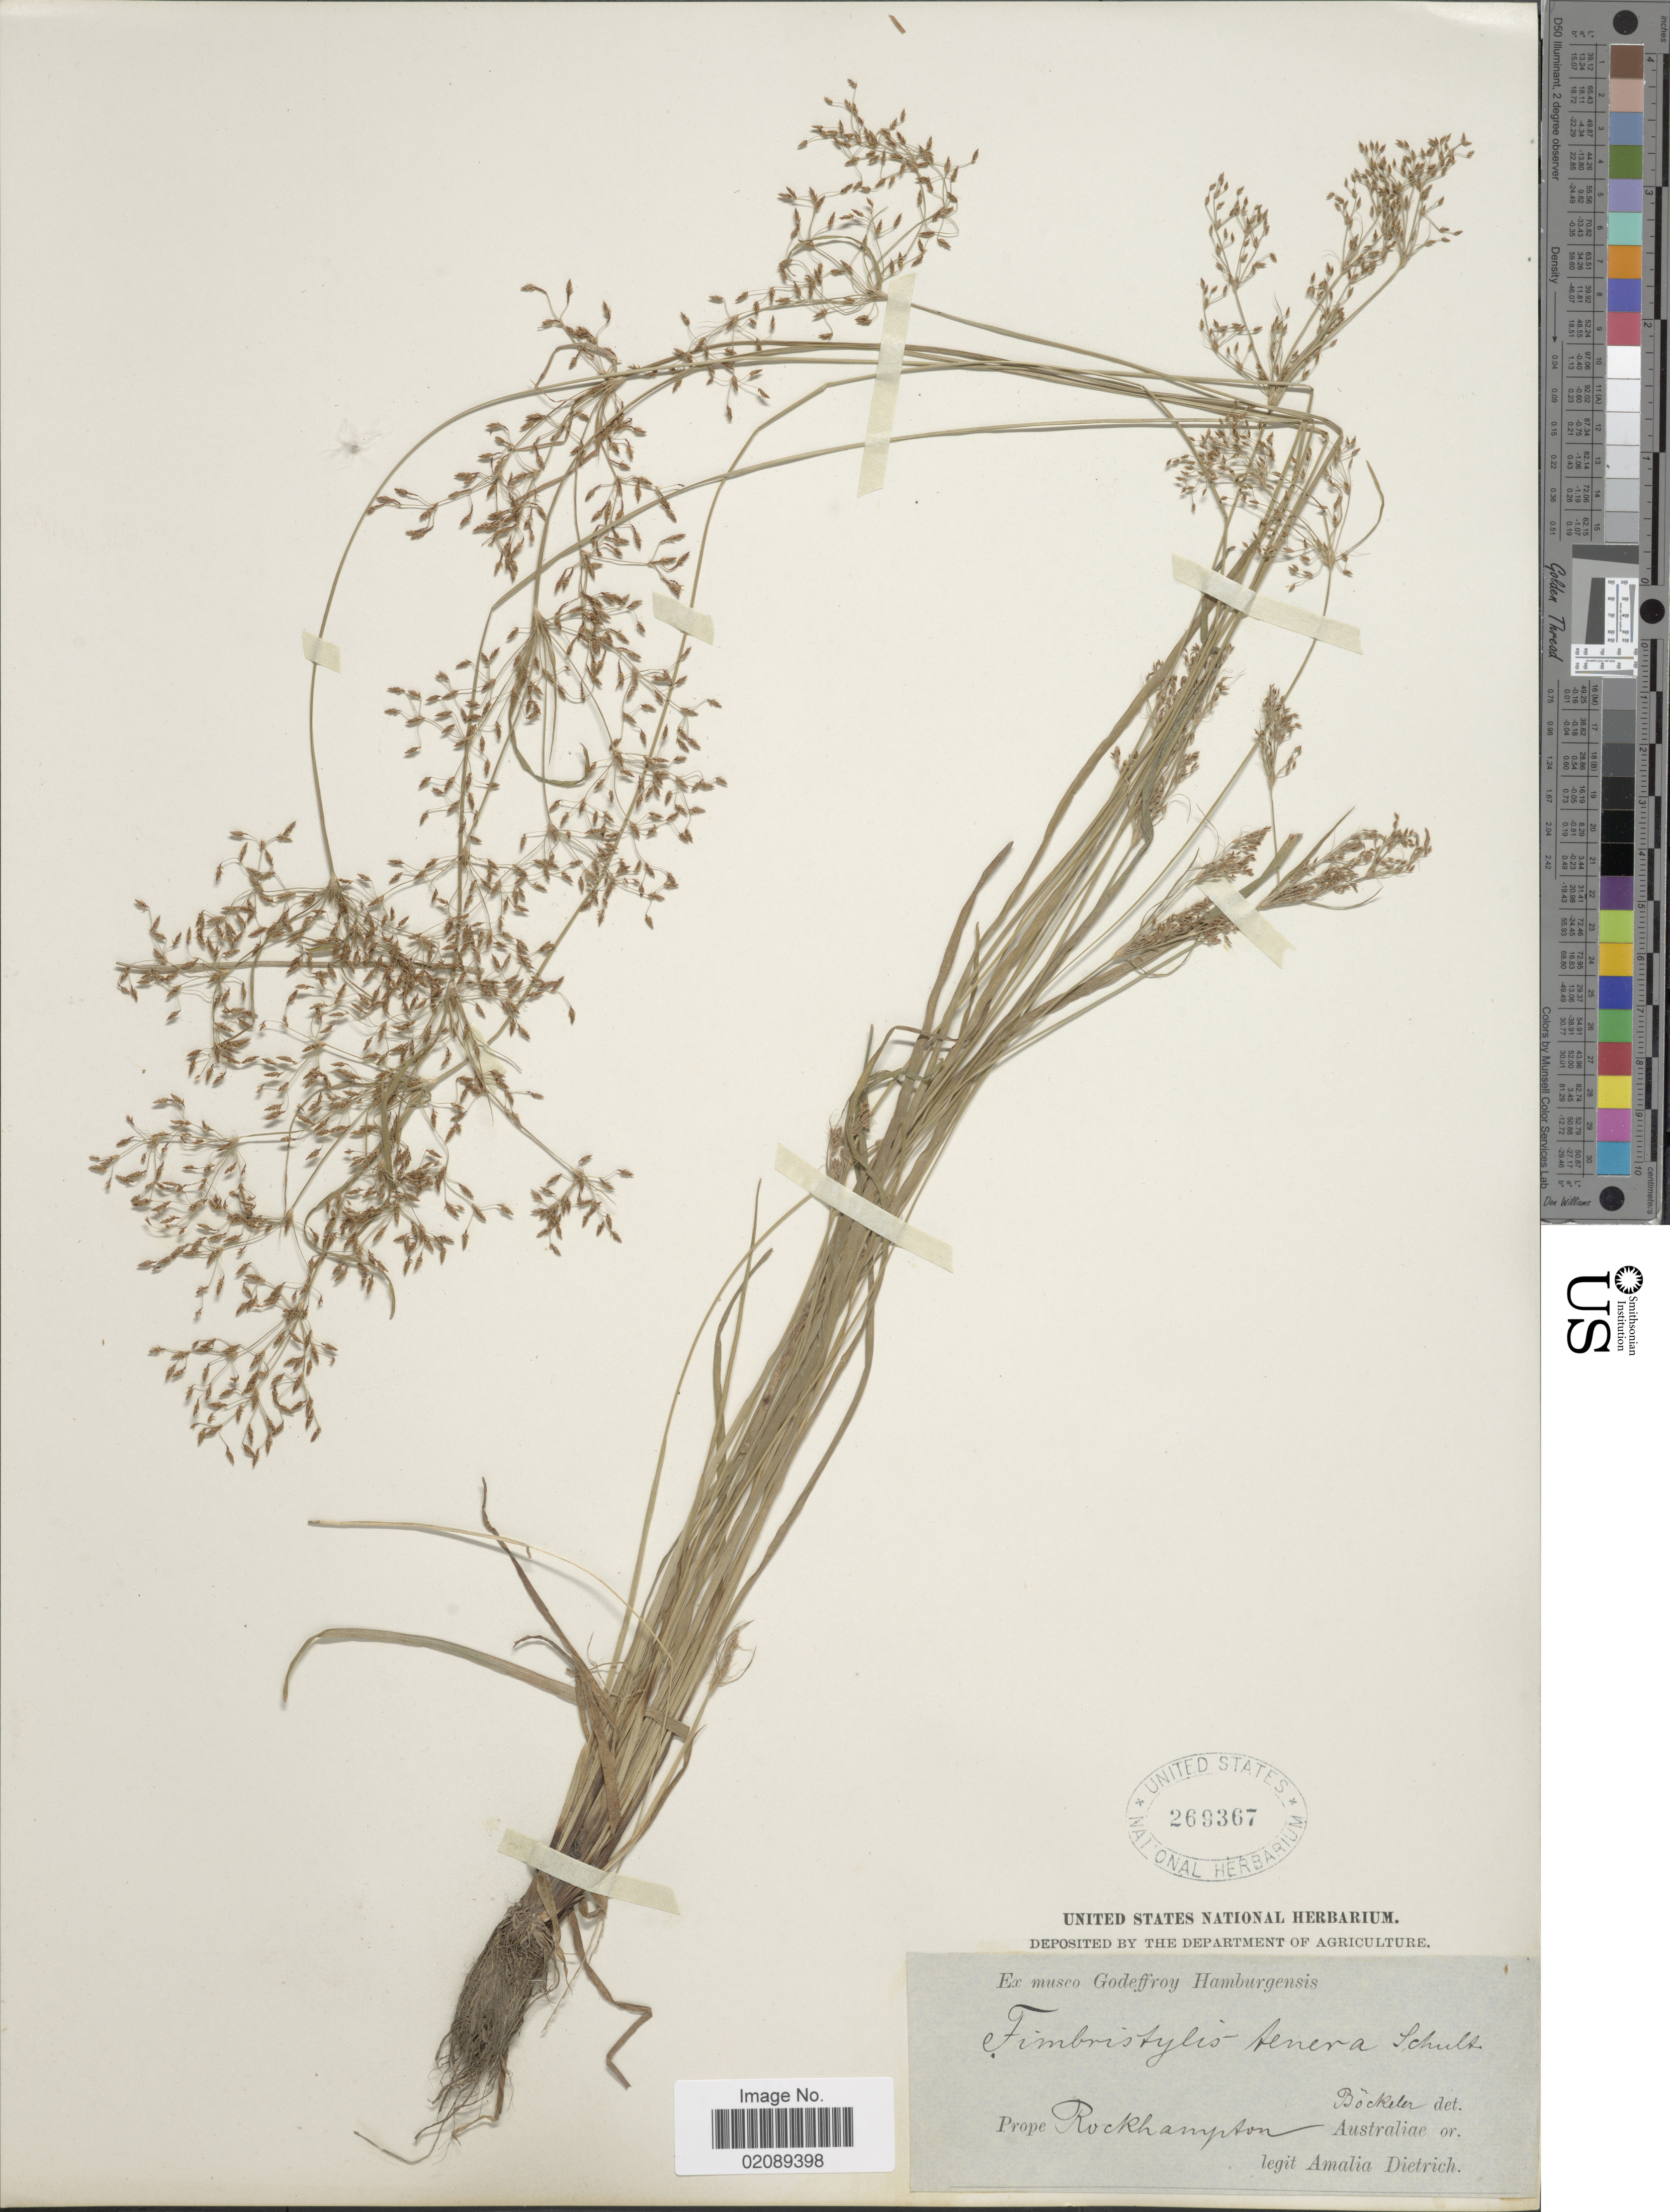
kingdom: Plantae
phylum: Tracheophyta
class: Liliopsida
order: Poales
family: Cyperaceae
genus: Fimbristylis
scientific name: Fimbristylis tenera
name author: Schult.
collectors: A. Dietrich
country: Australia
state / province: Queensland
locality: Prope Rockhampton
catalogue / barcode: US 269367